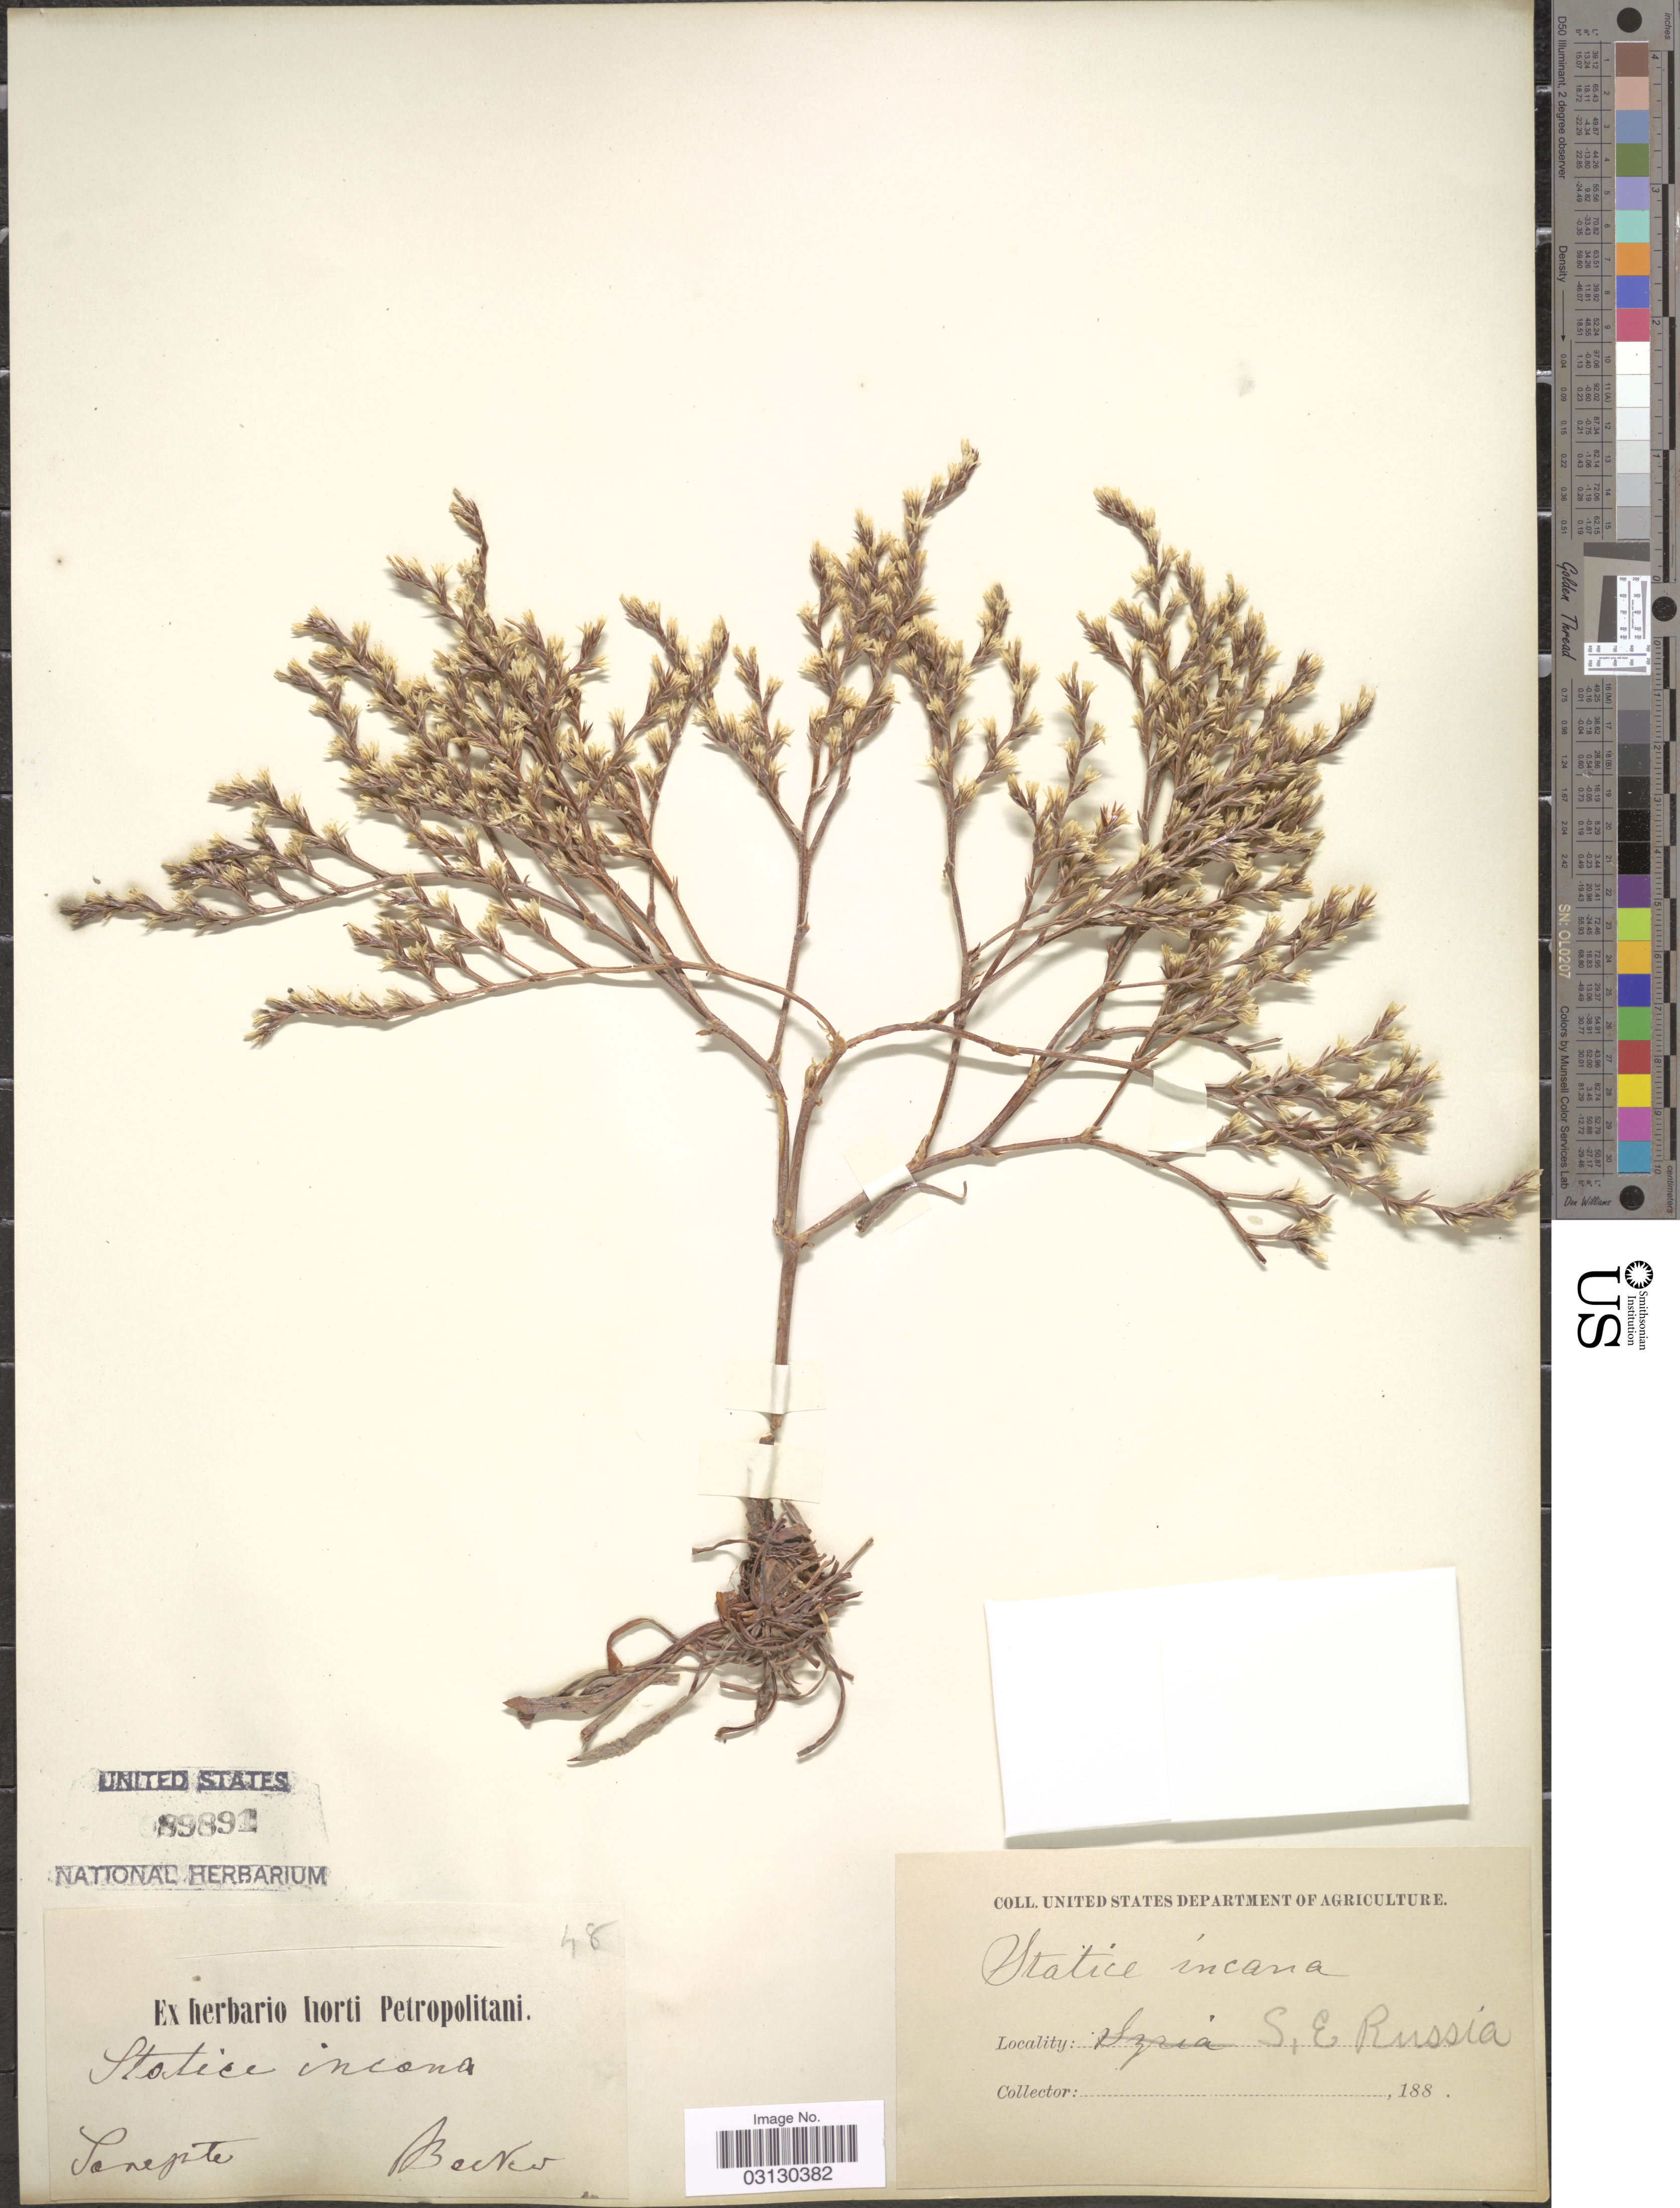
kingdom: Plantae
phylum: Tracheophyta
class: Magnoliopsida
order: Caryophyllales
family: Plumbaginaceae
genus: Limonium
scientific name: Limonium incanum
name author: (L.) Kuntze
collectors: -. Becker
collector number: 48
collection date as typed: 188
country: Russian Federation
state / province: Volgograd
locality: Sarepta S.E. Russia.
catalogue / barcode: US 89891